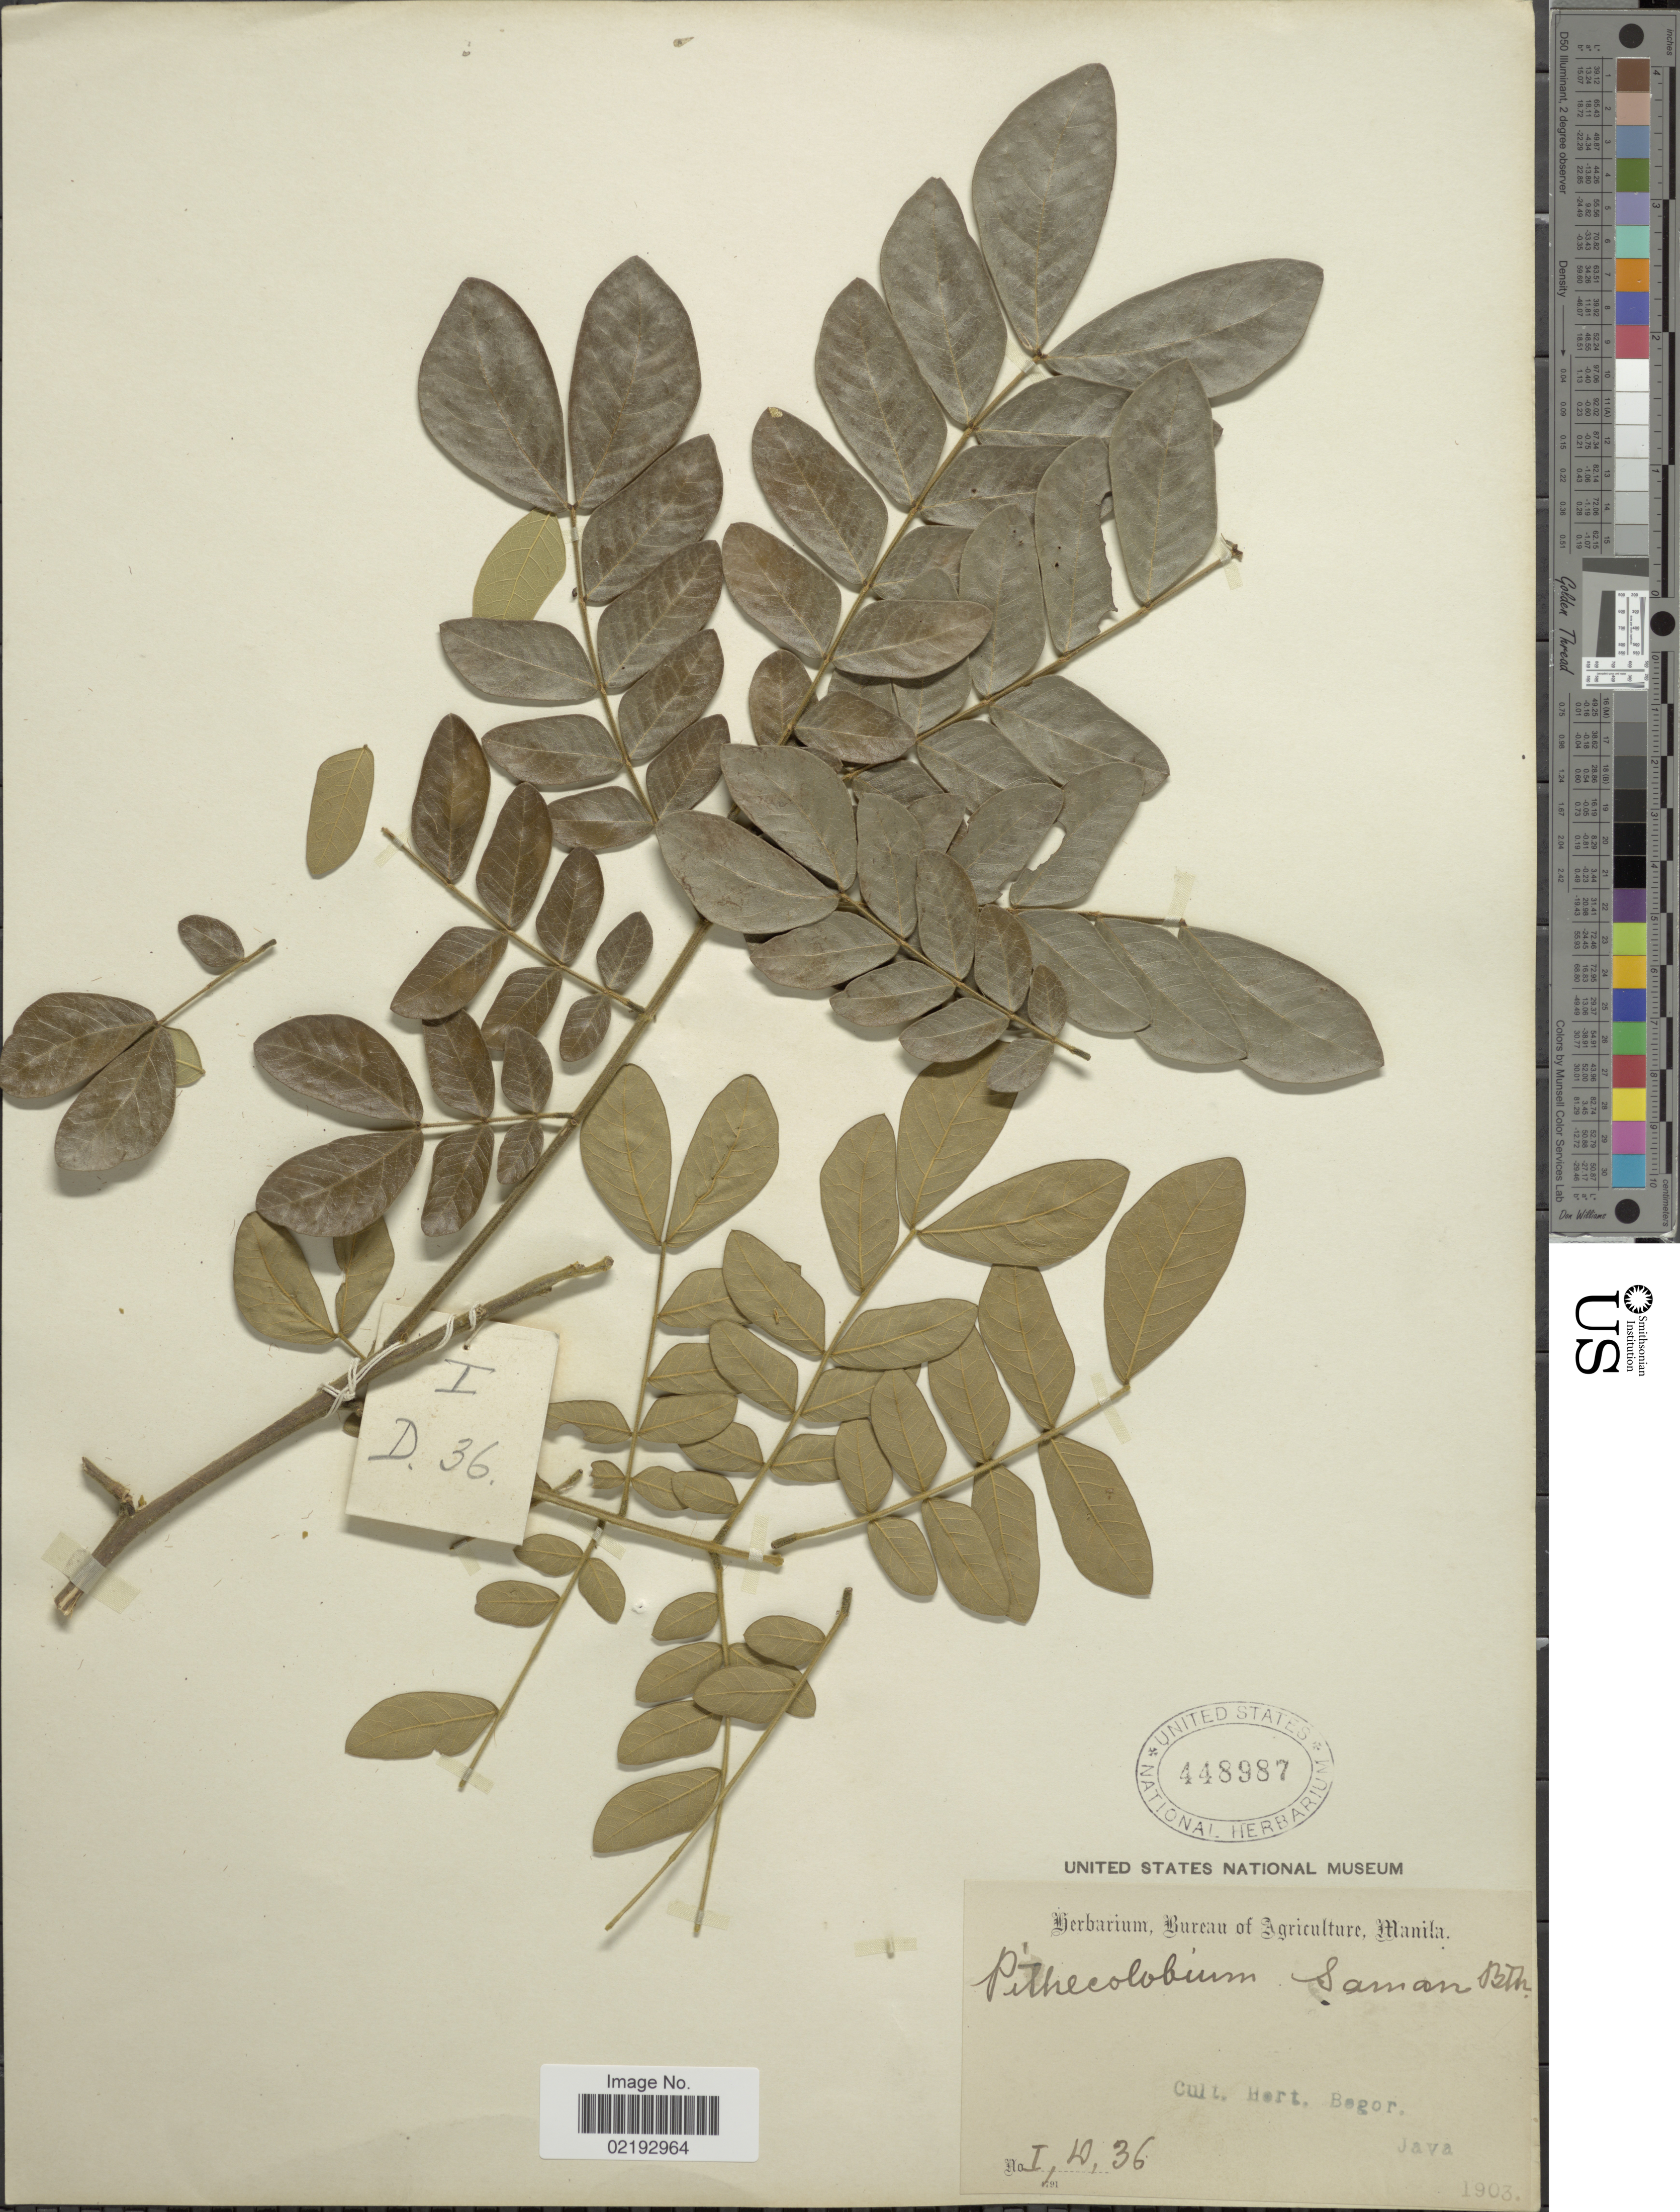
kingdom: Plantae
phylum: Tracheophyta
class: Magnoliopsida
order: Fabales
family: Fabaceae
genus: Samanea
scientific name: Samanea saman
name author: (Jacq.) Merr.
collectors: ex Herb. Bur. Agric. Manila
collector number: ID36*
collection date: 1903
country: Indonesia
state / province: Java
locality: Hort. Begor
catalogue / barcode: US 448987